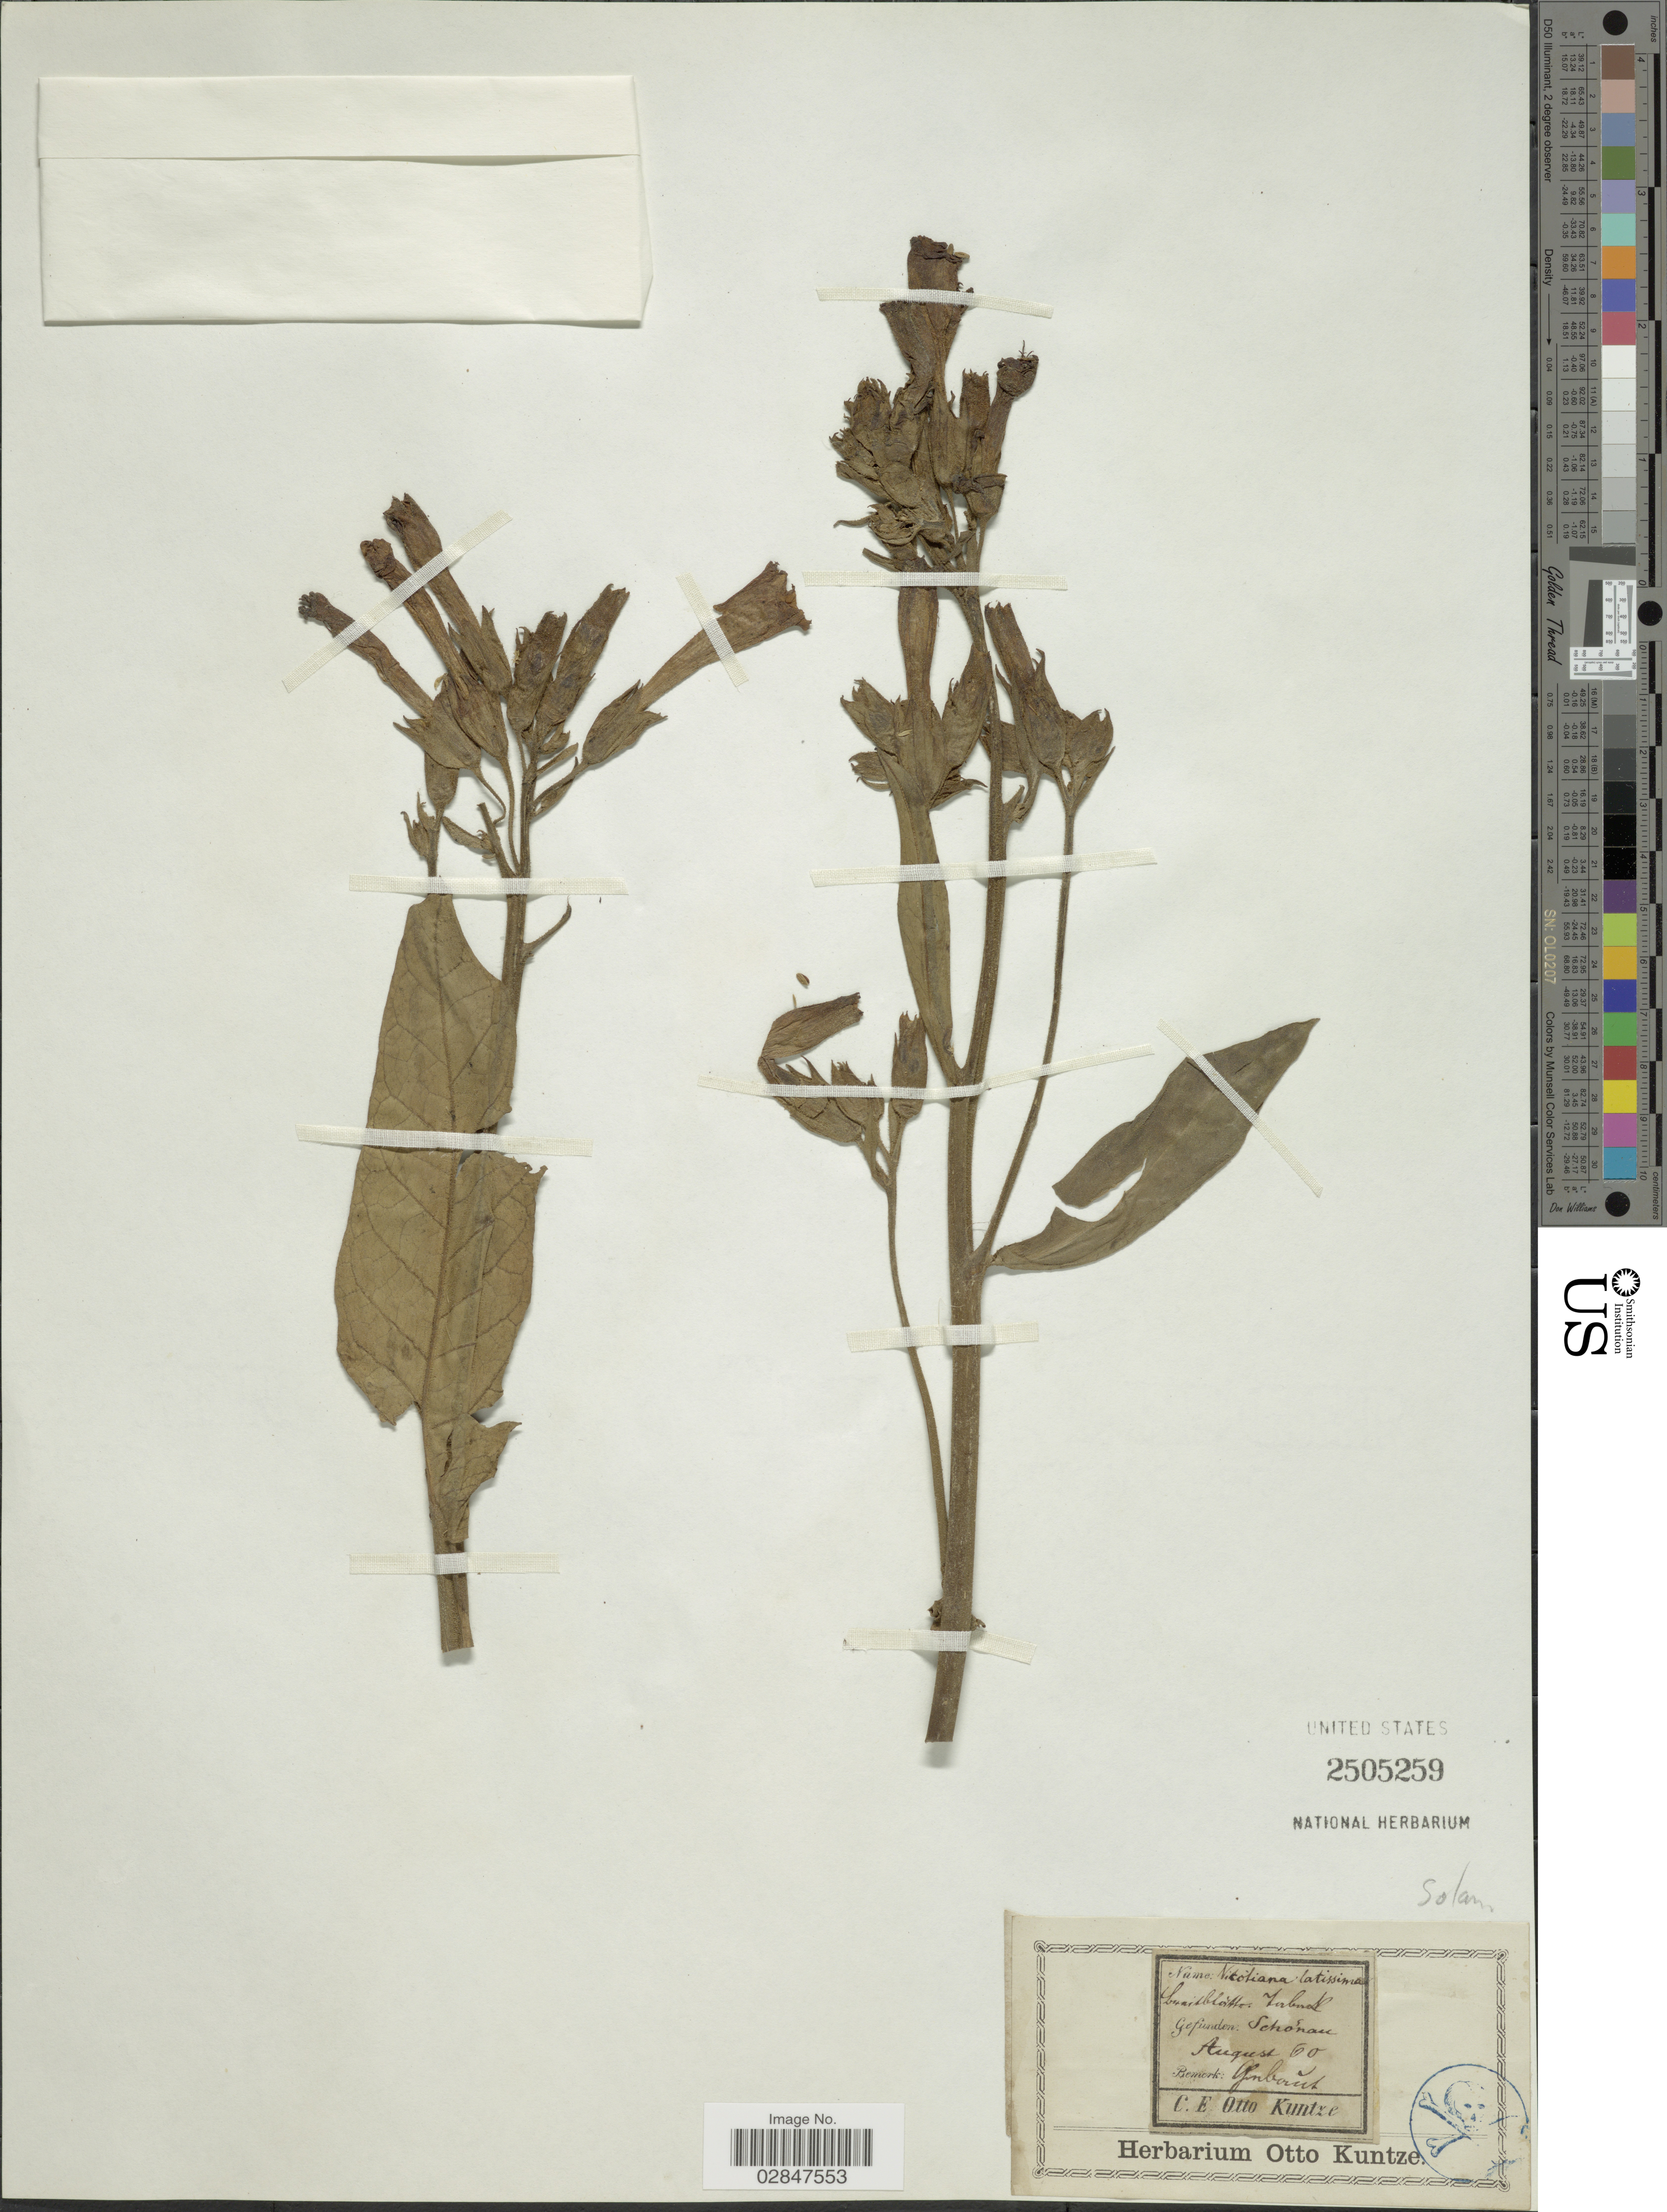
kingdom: Plantae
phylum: Tracheophyta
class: Magnoliopsida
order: Solanales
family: Solanaceae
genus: Nicotiana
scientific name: Nicotiana tabacum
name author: L.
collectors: C.E.O. Kuntze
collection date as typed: Transcribed d/m/y: /8/60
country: Germany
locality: Schonau.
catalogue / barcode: US 2505259